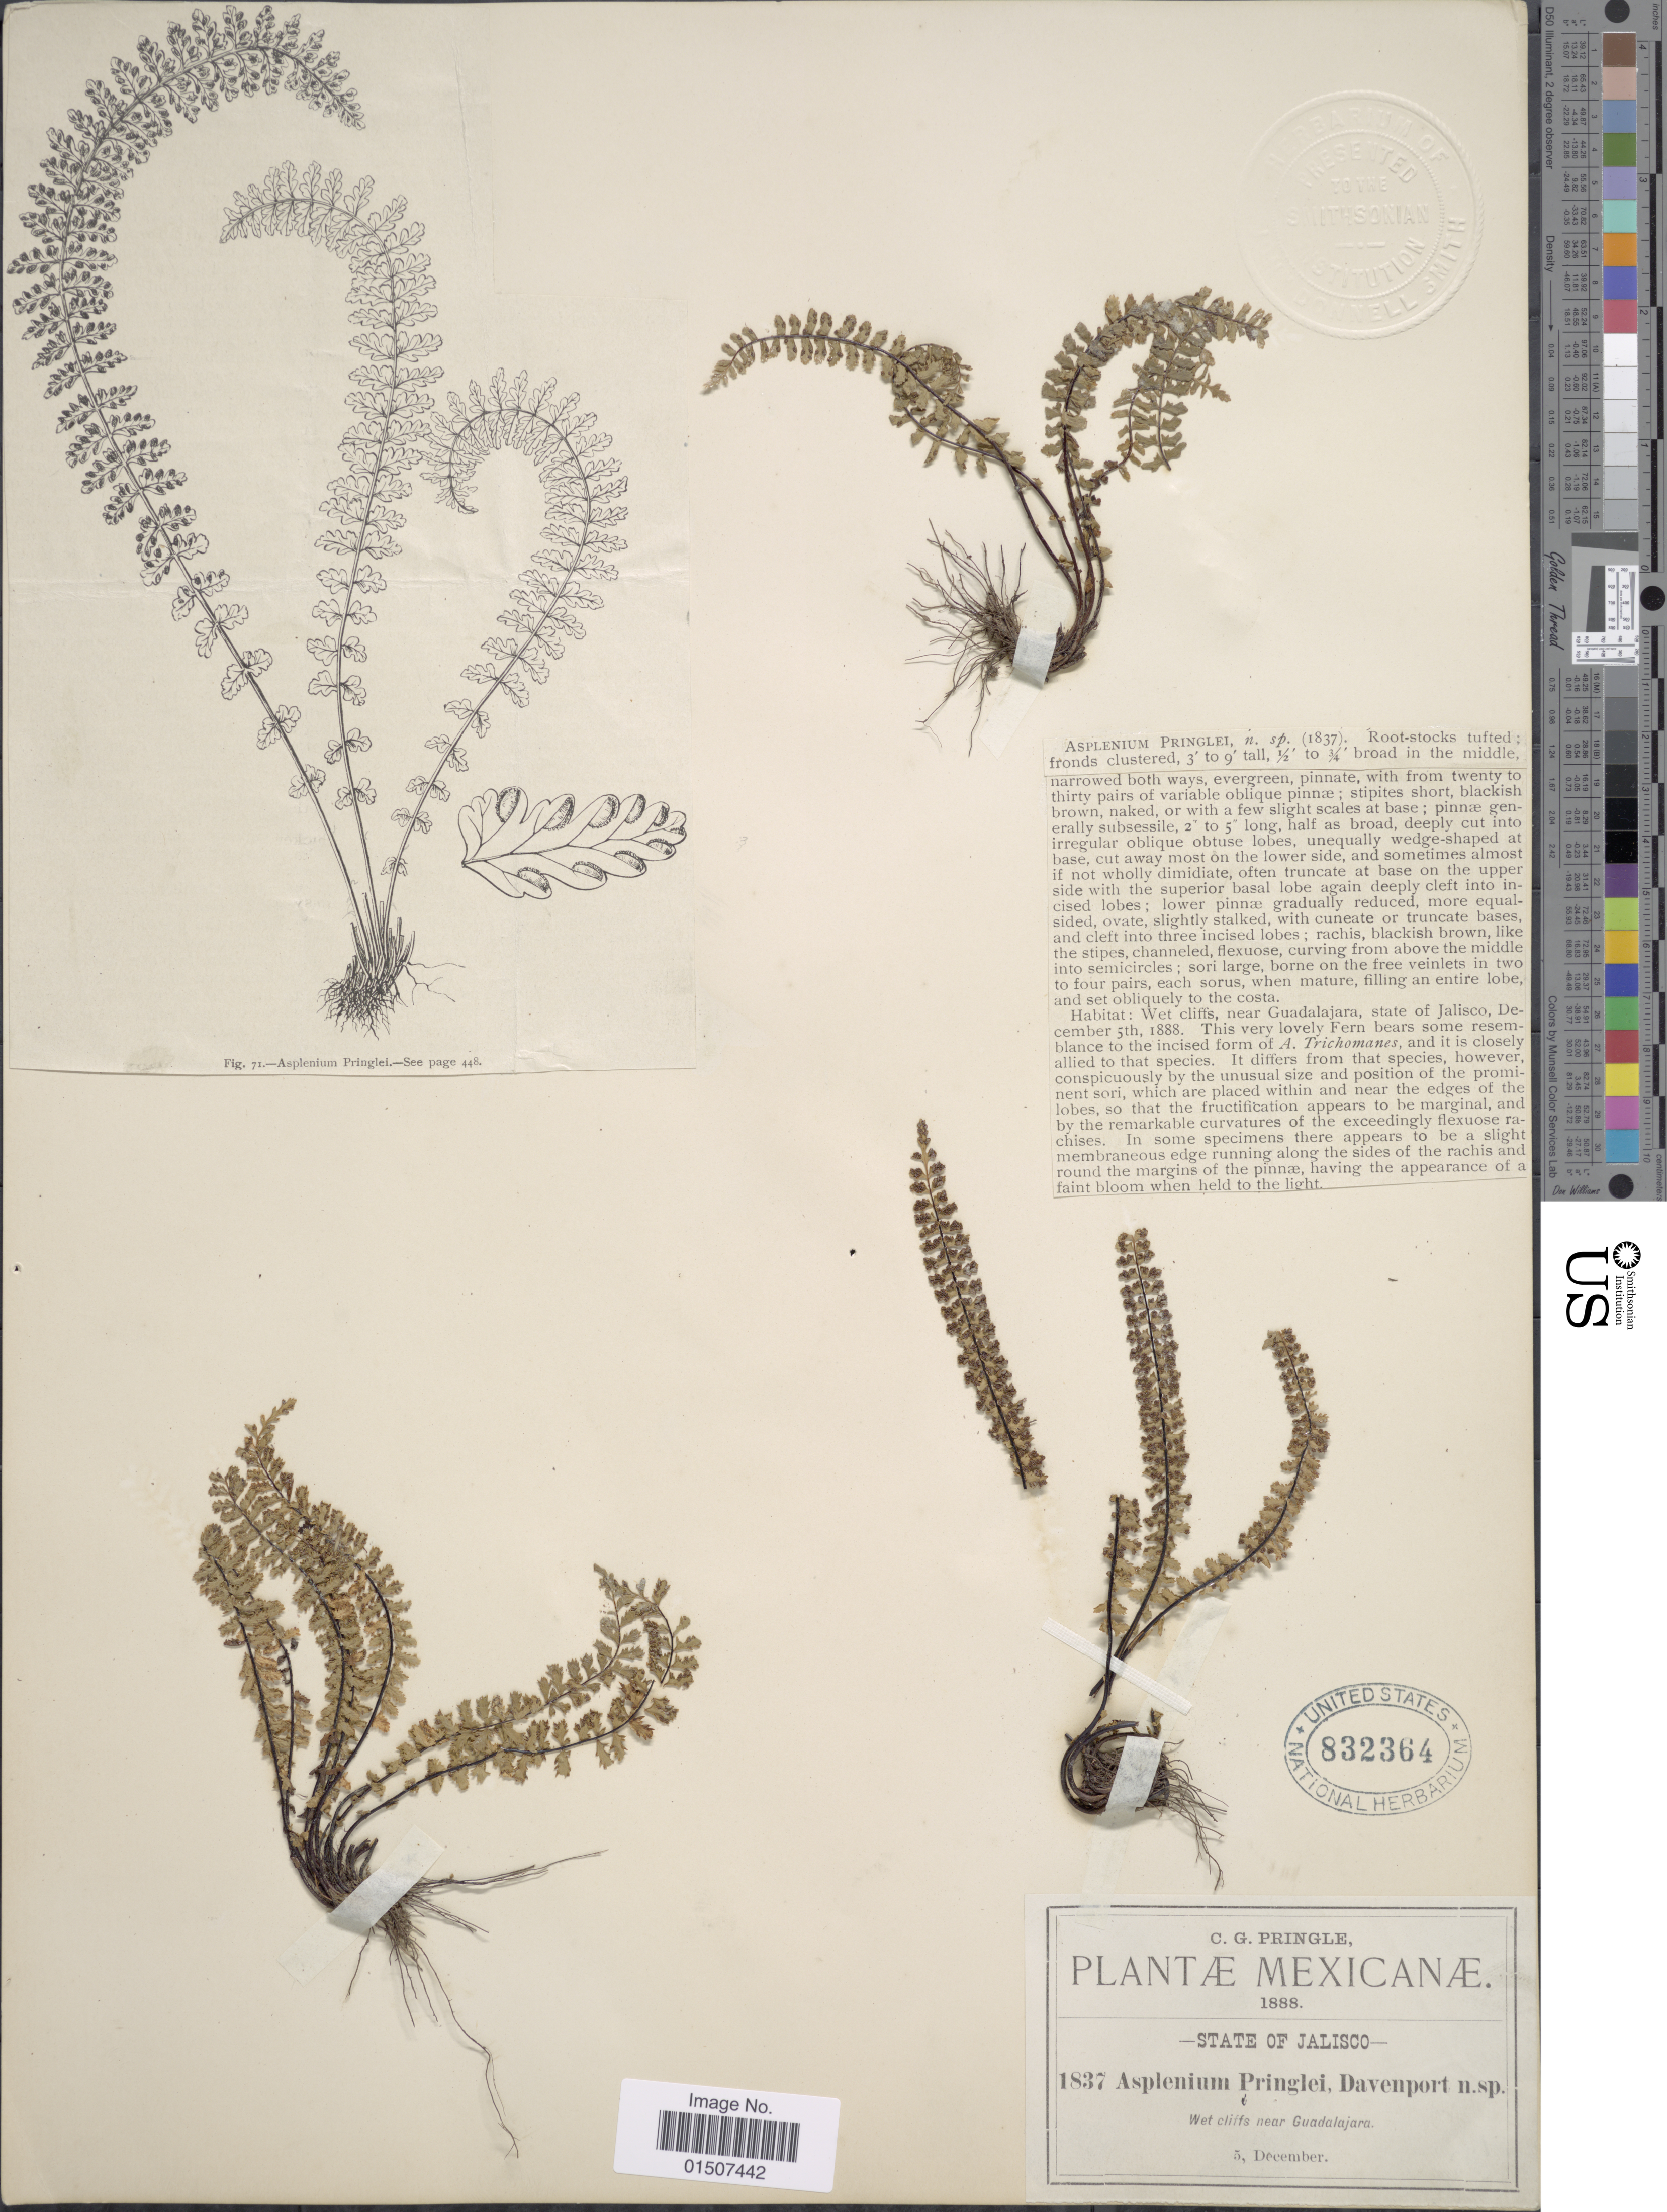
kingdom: Plantae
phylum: Tracheophyta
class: Polypodiopsida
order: Polypodiales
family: Aspleniaceae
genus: Asplenium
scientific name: Asplenium pringlei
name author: Davenp.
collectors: C. G. Pringle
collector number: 1837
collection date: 1888-12-05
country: Mexico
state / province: Jalisco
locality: Wet cliffs near Guadalajara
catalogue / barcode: US 832364